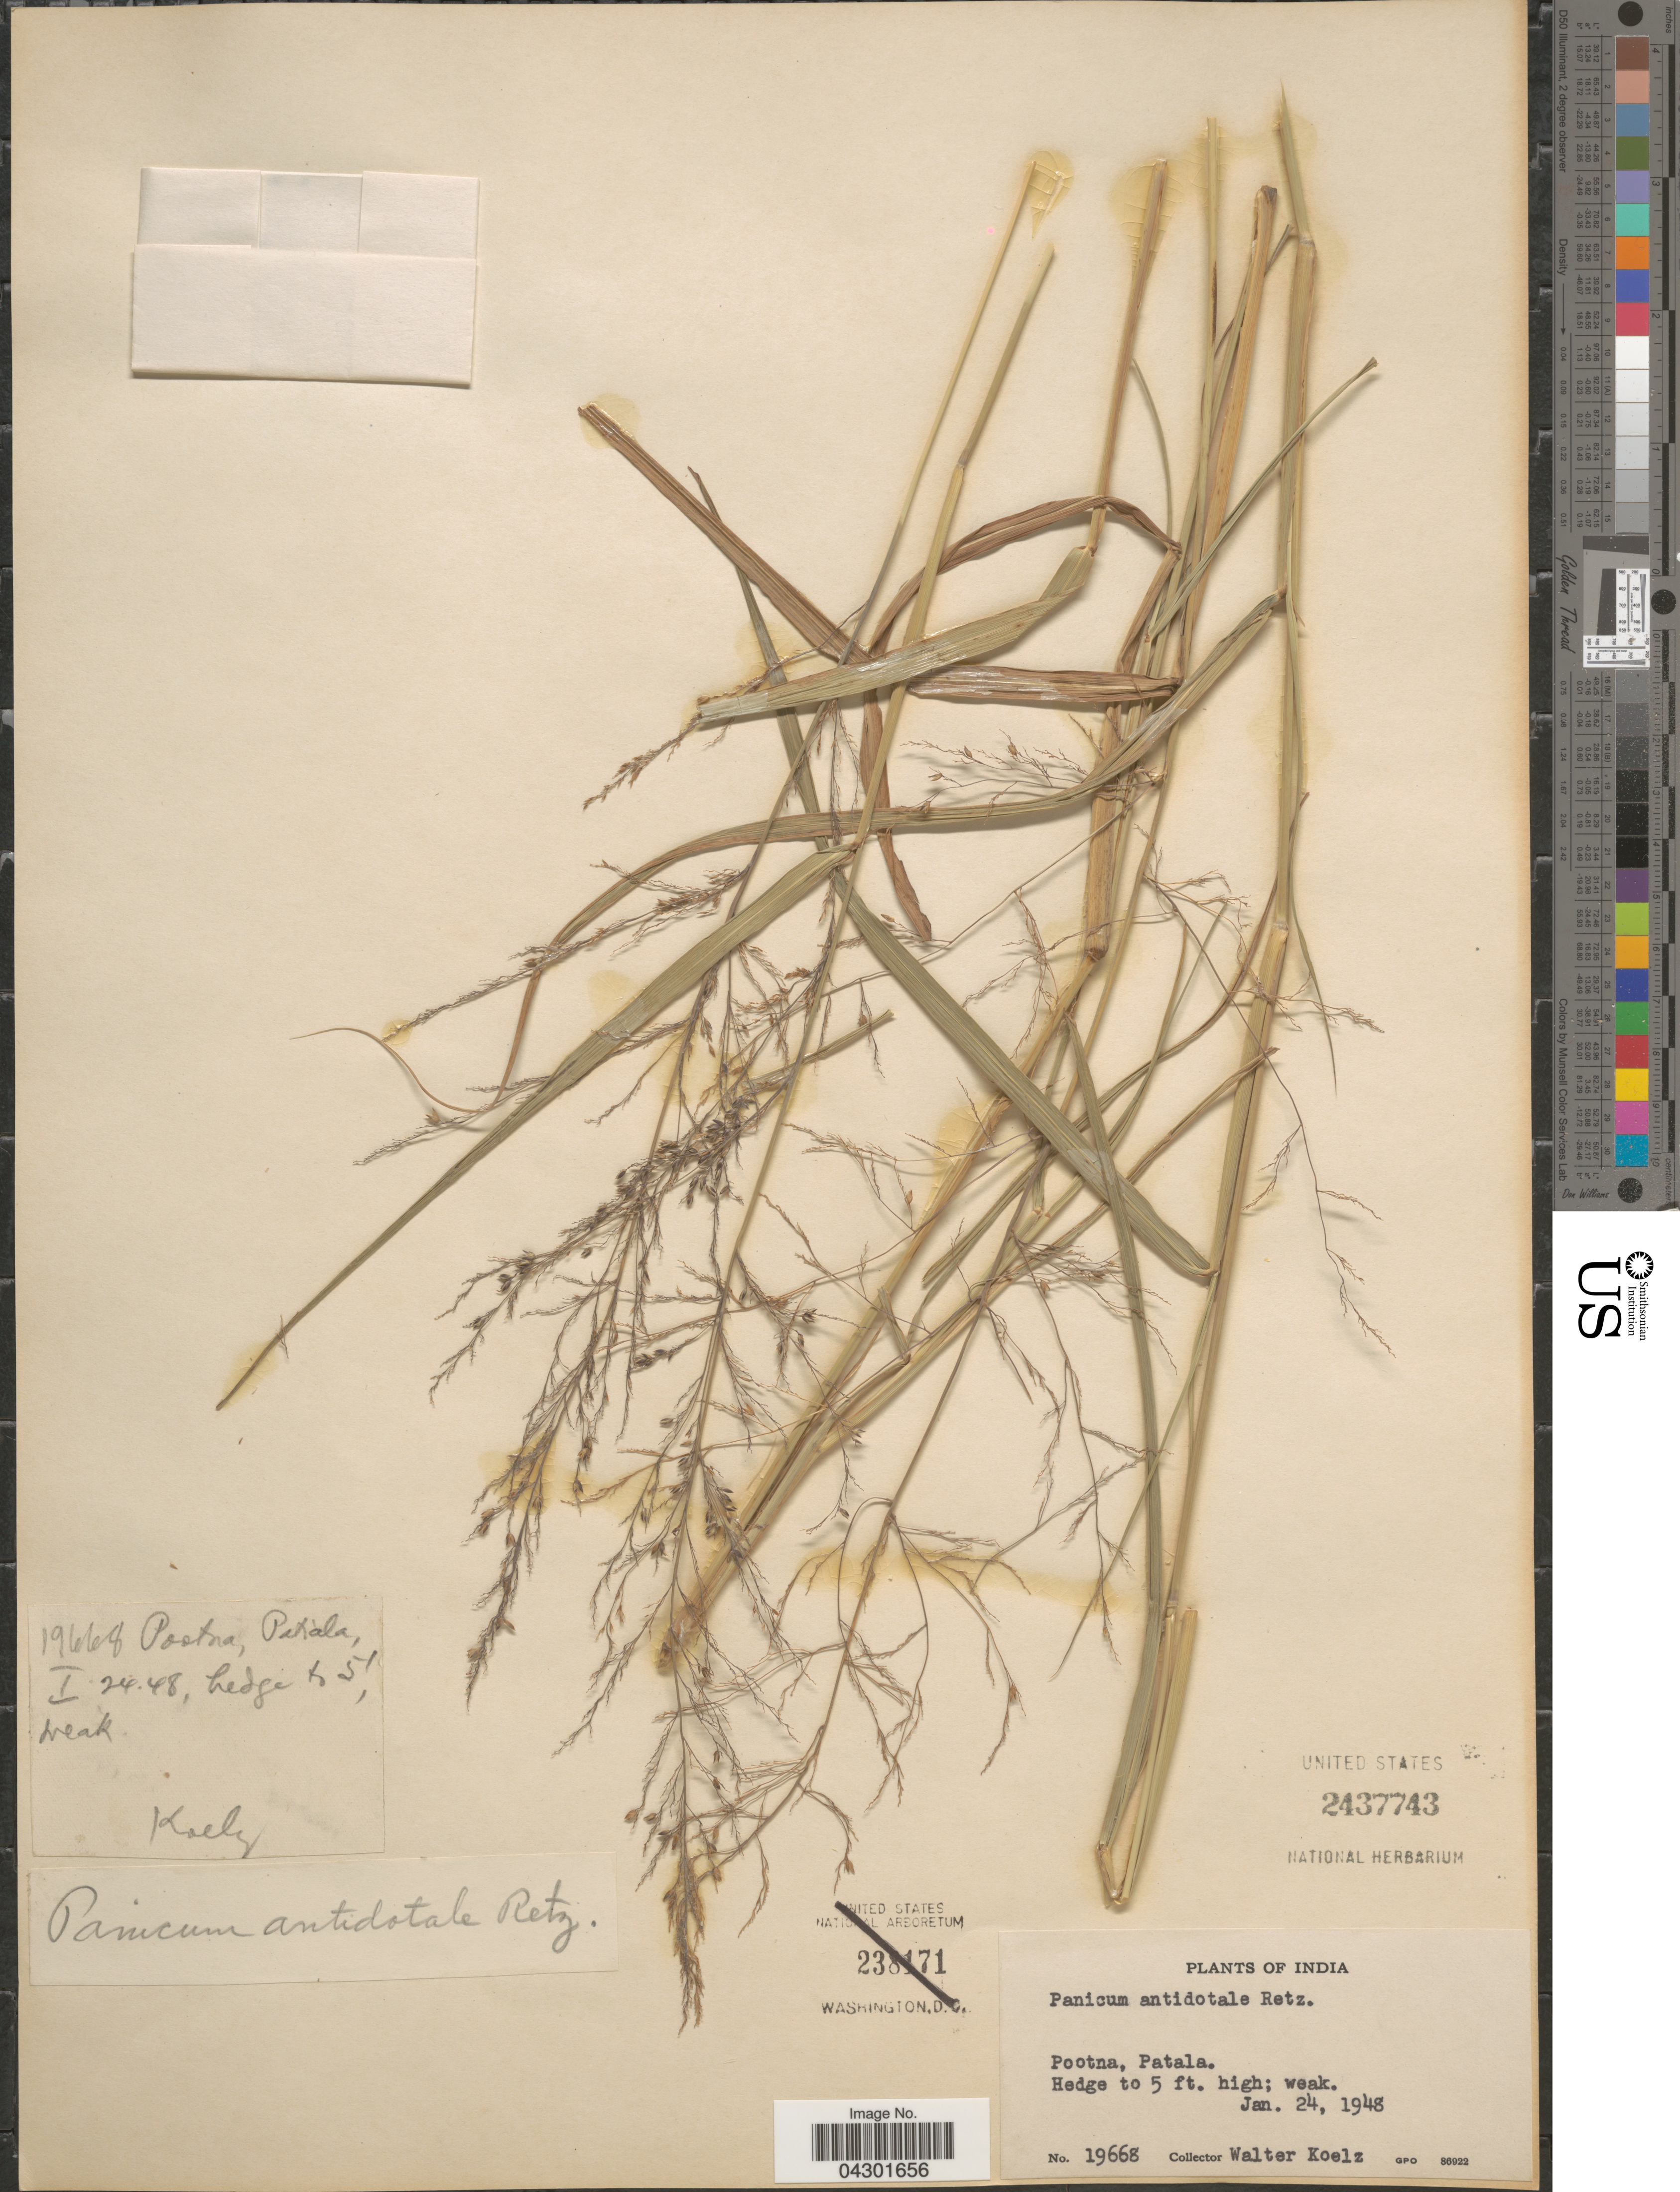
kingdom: Plantae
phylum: Tracheophyta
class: Liliopsida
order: Poales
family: Poaceae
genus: Panicum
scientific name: Panicum antidotale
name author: Retz.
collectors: W. N. Koelz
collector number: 19668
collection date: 1948-01-24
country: India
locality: Pootna, Patala.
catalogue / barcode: US 2437743